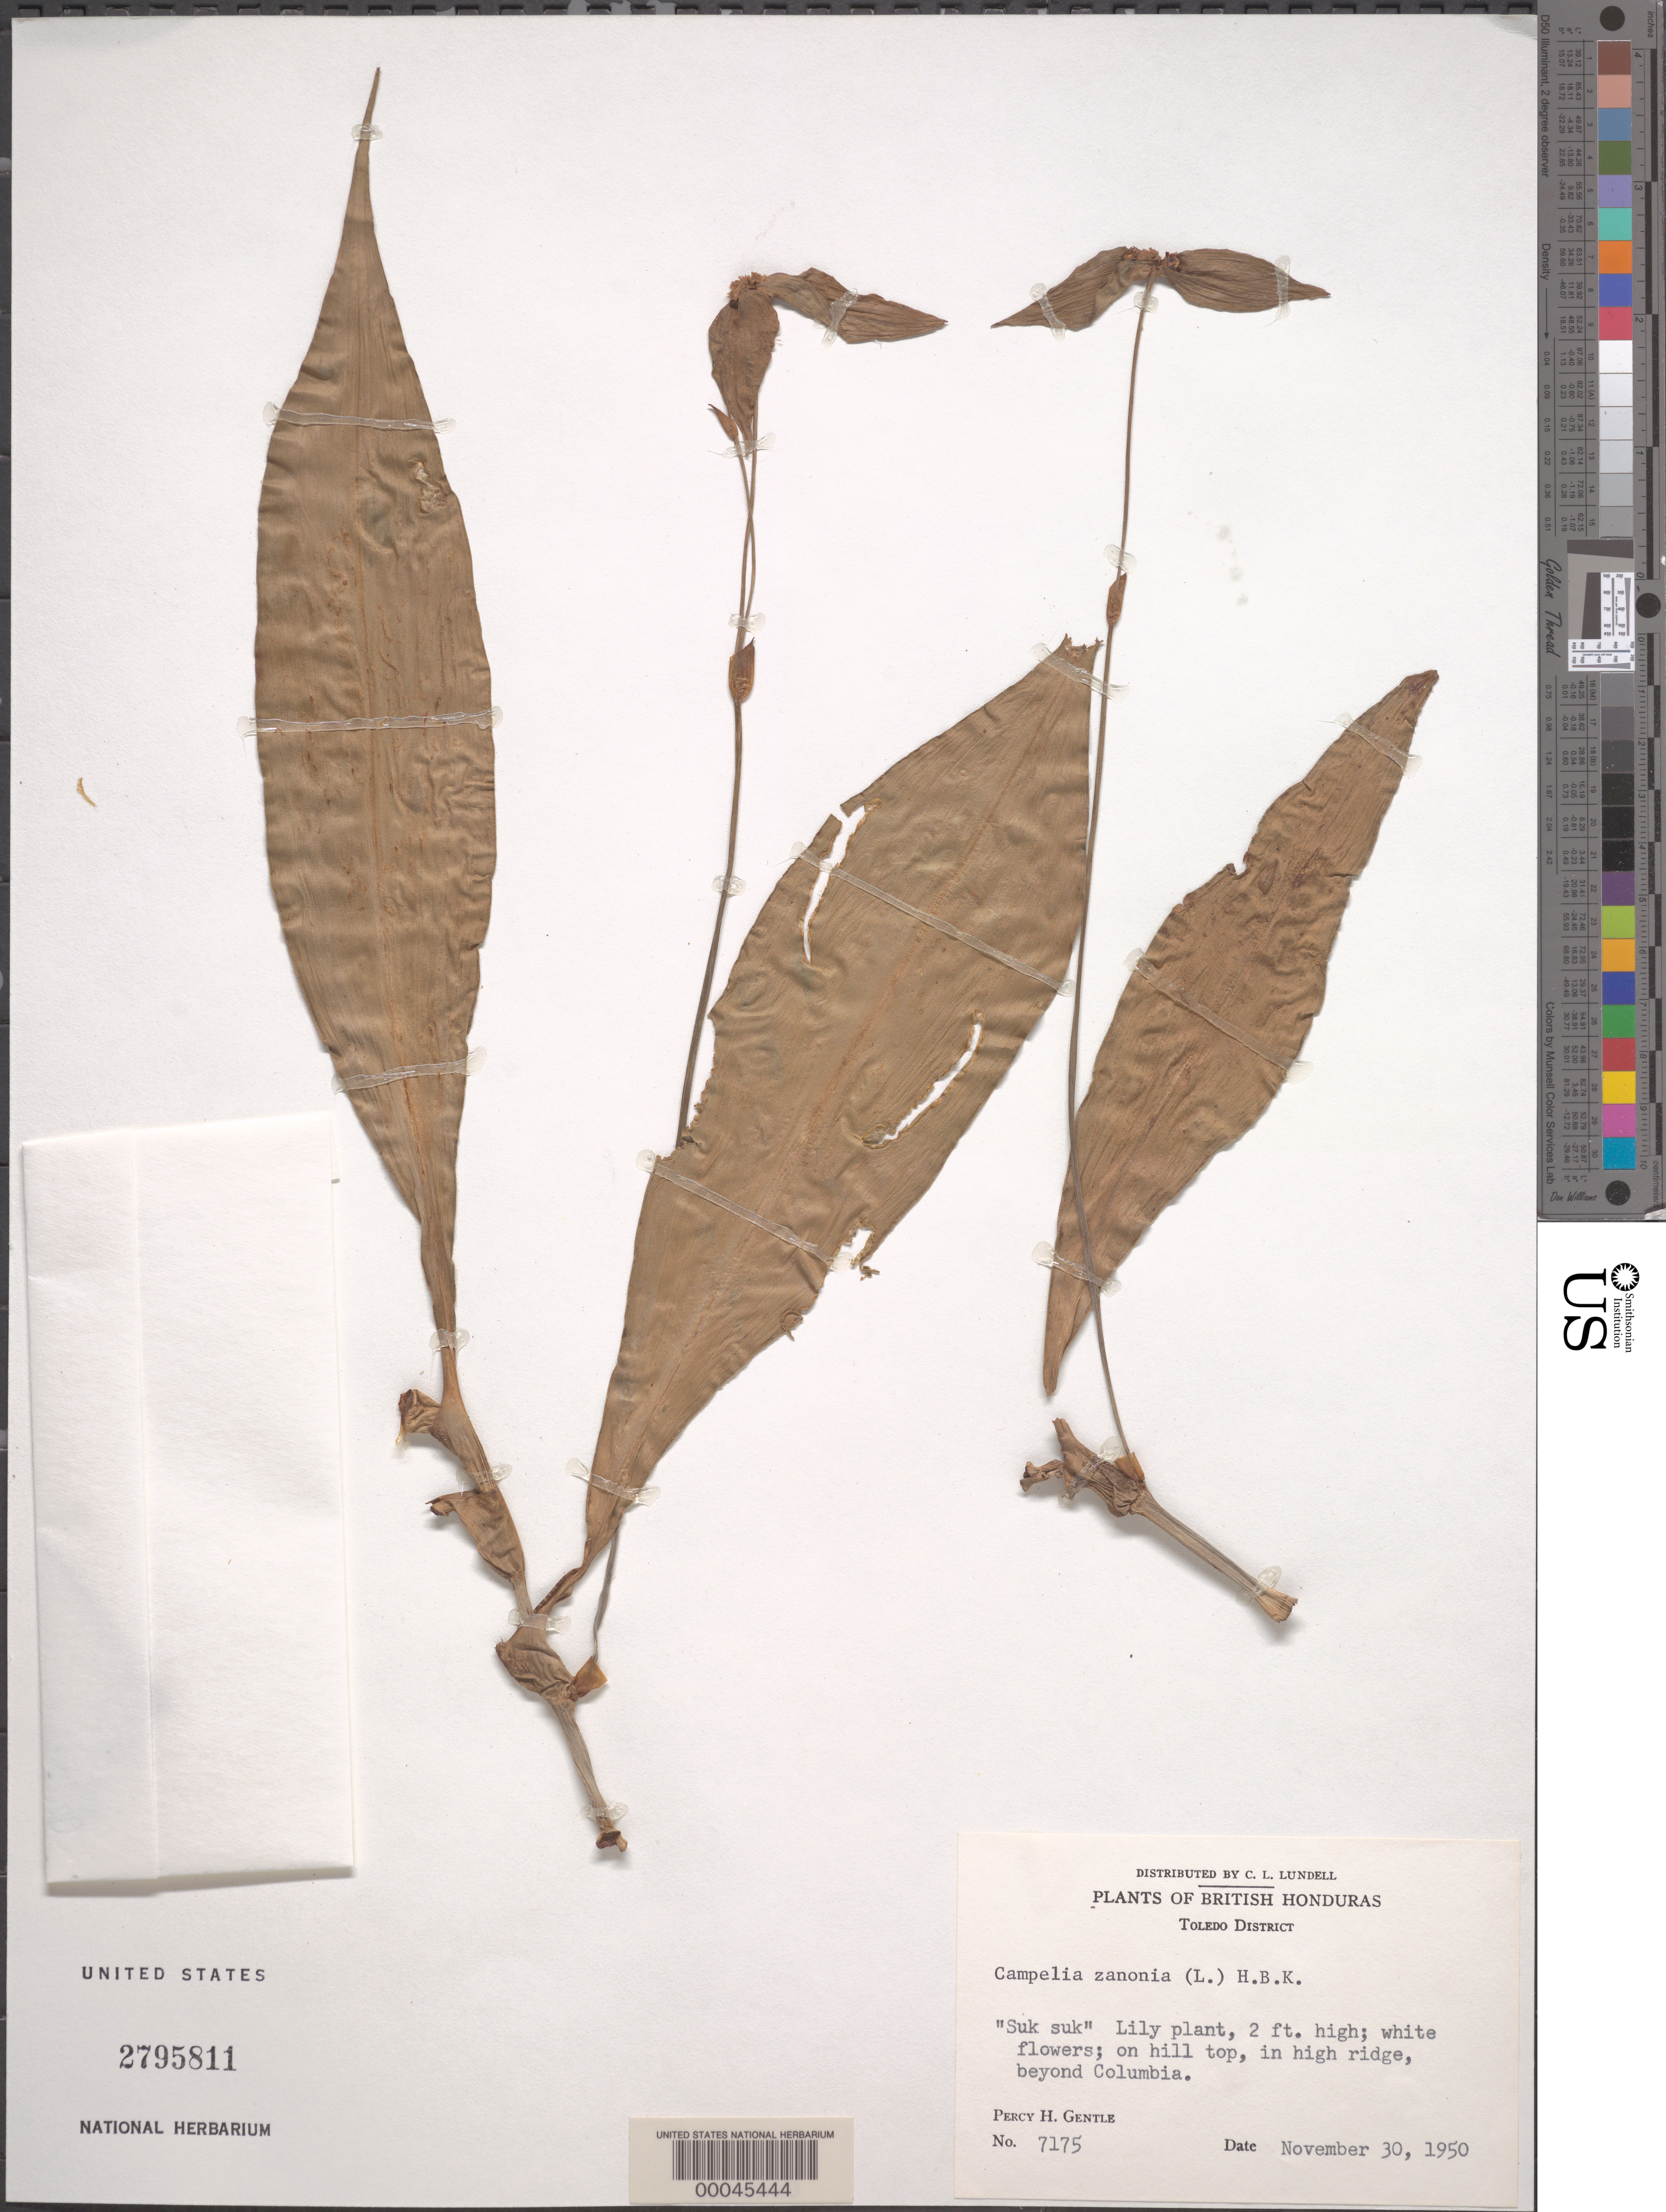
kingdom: Plantae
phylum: Tracheophyta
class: Liliopsida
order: Commelinales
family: Commelinaceae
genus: Tradescantia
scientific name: Tradescantia zanonia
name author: (L.) Sw.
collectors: P. H. Gentle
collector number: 7175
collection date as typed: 30 Nov 1950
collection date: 1950-11-30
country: Belize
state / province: Toledo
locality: Beyond Columbia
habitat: Hilltop, high ridge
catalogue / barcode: US 2795811